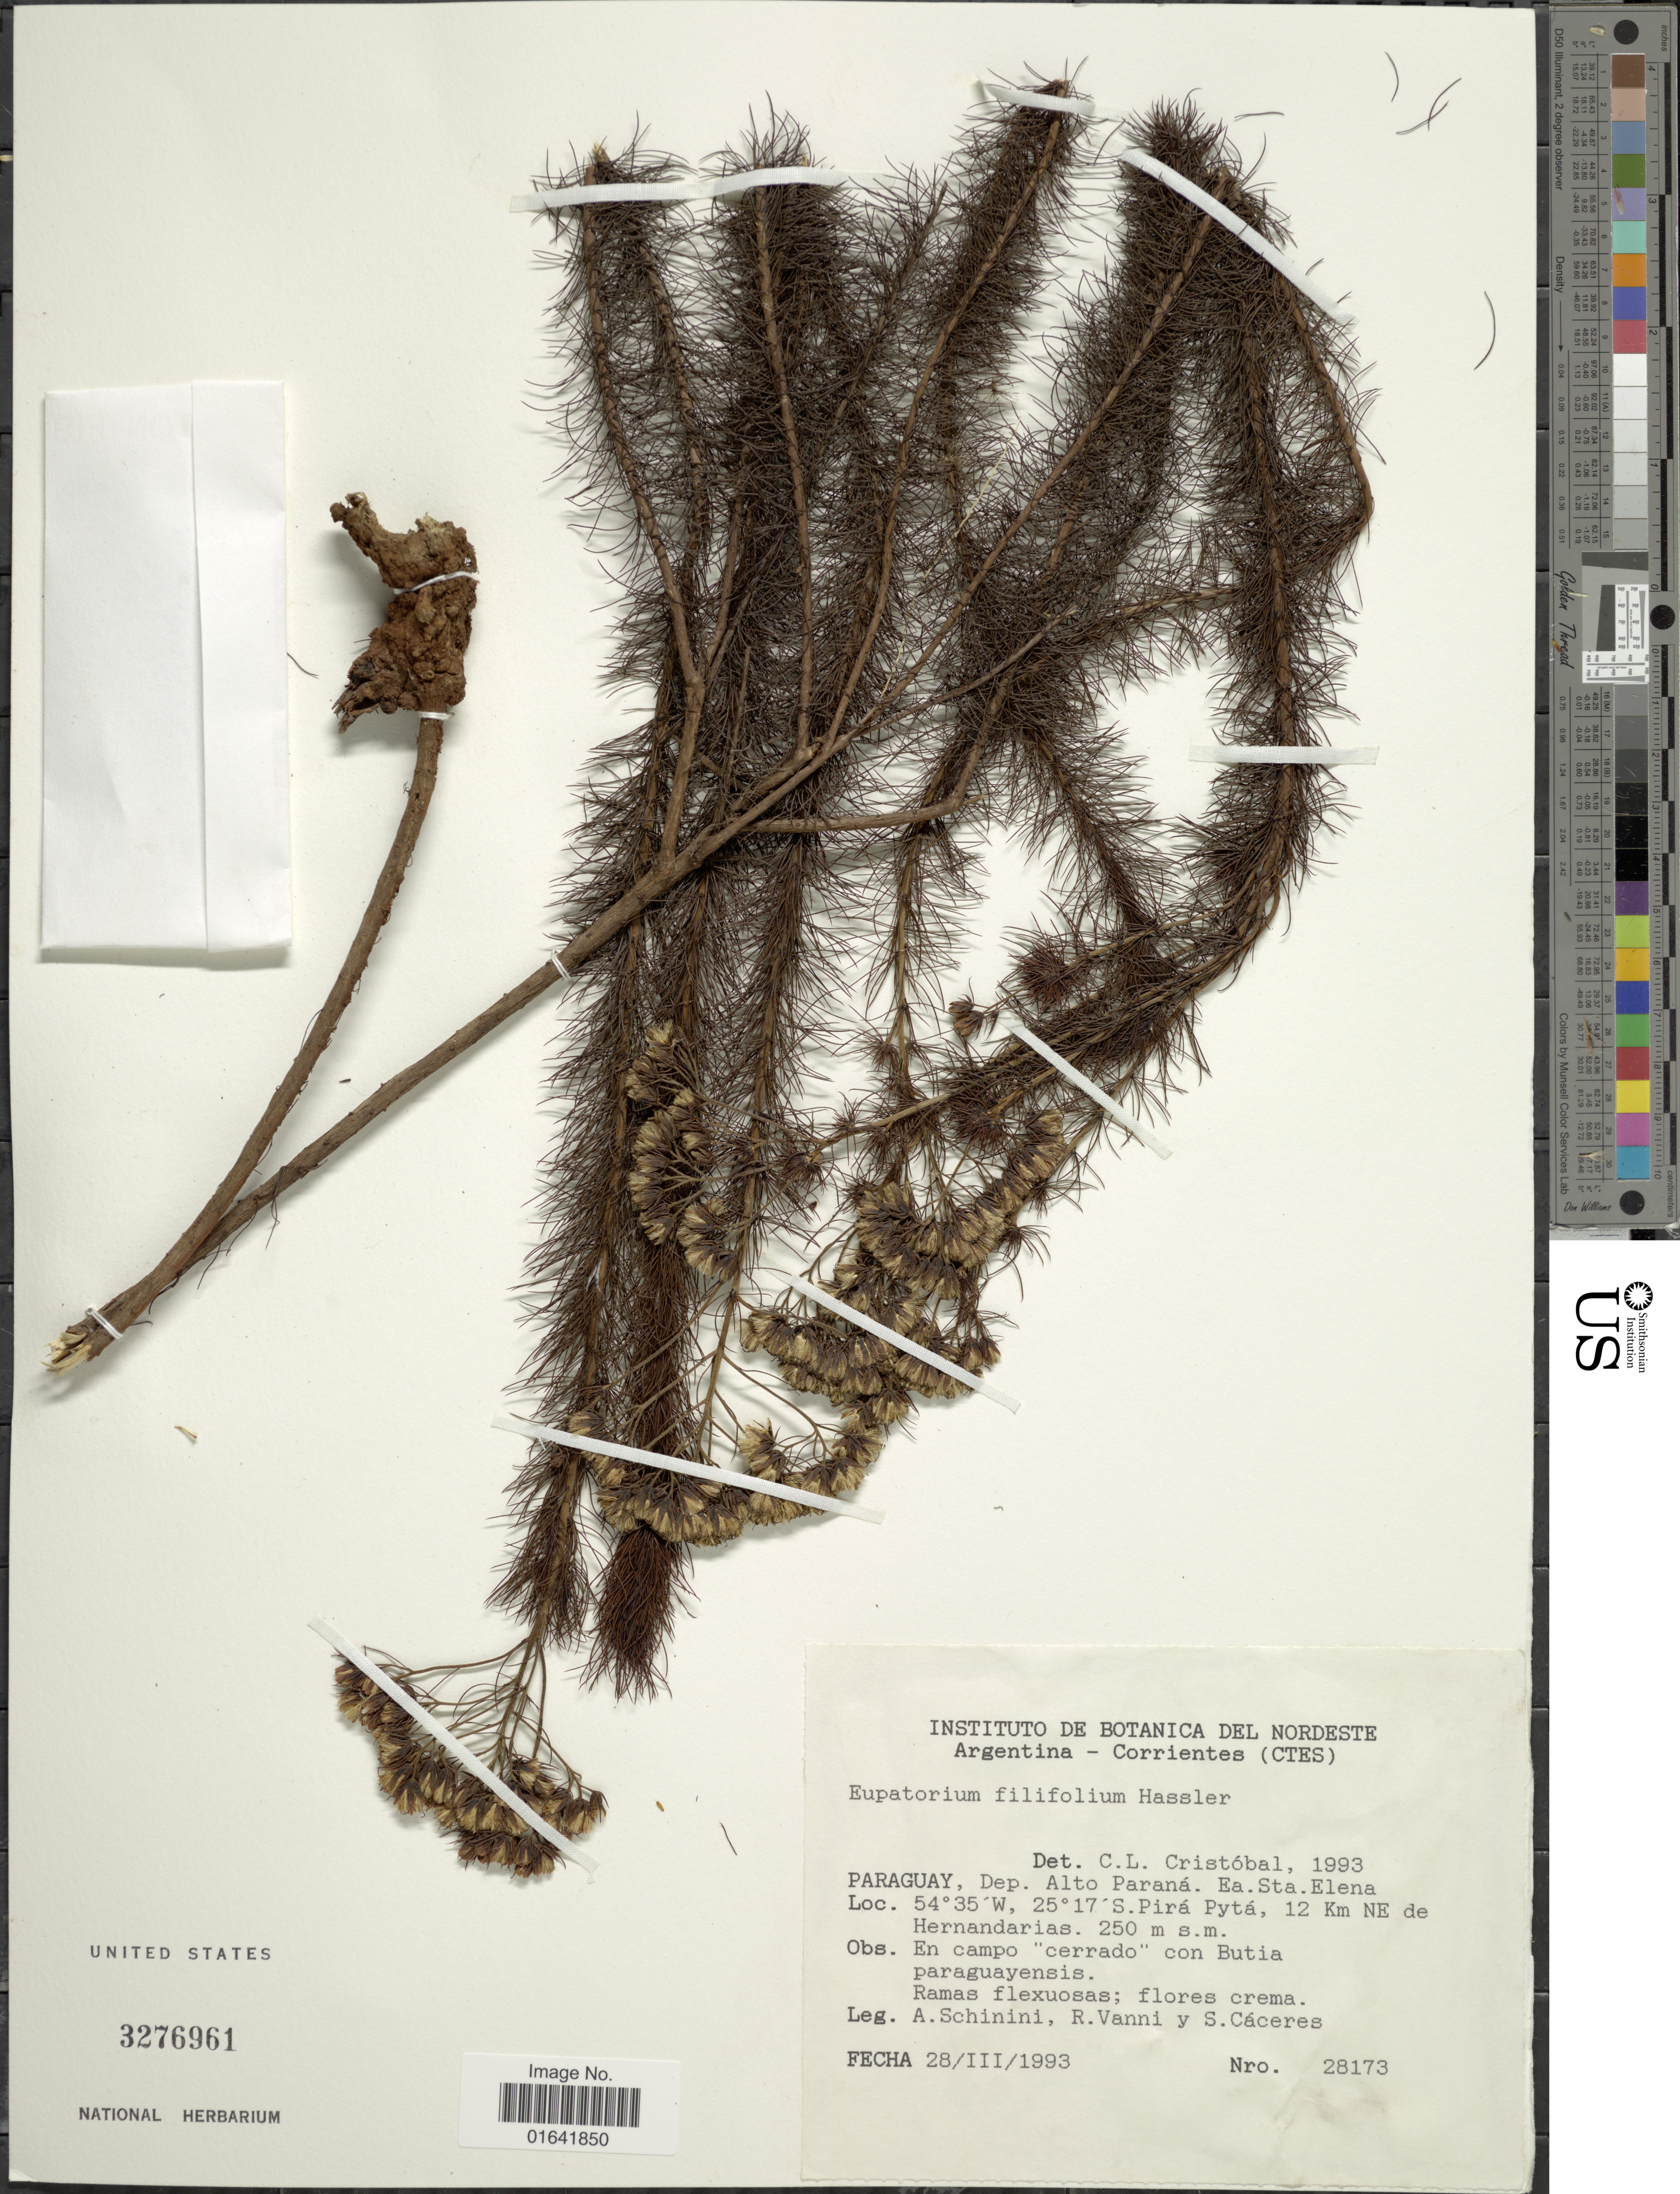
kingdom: Plantae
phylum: Tracheophyta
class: Magnoliopsida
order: Asterales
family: Asteraceae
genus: Disynaphia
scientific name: Disynaphia filifolia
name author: (Hassl.) R.M. King & H. Rob.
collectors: A. Schinini, R. Vanni & S. Caceres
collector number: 28173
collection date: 1993-03-28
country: Paraguay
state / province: Alto Parana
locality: Ea. Sta. Elena, Pir's Pyt's, 12 Km NE de Hernandarias, en campo "cerrado".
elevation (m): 250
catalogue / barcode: US 3276961